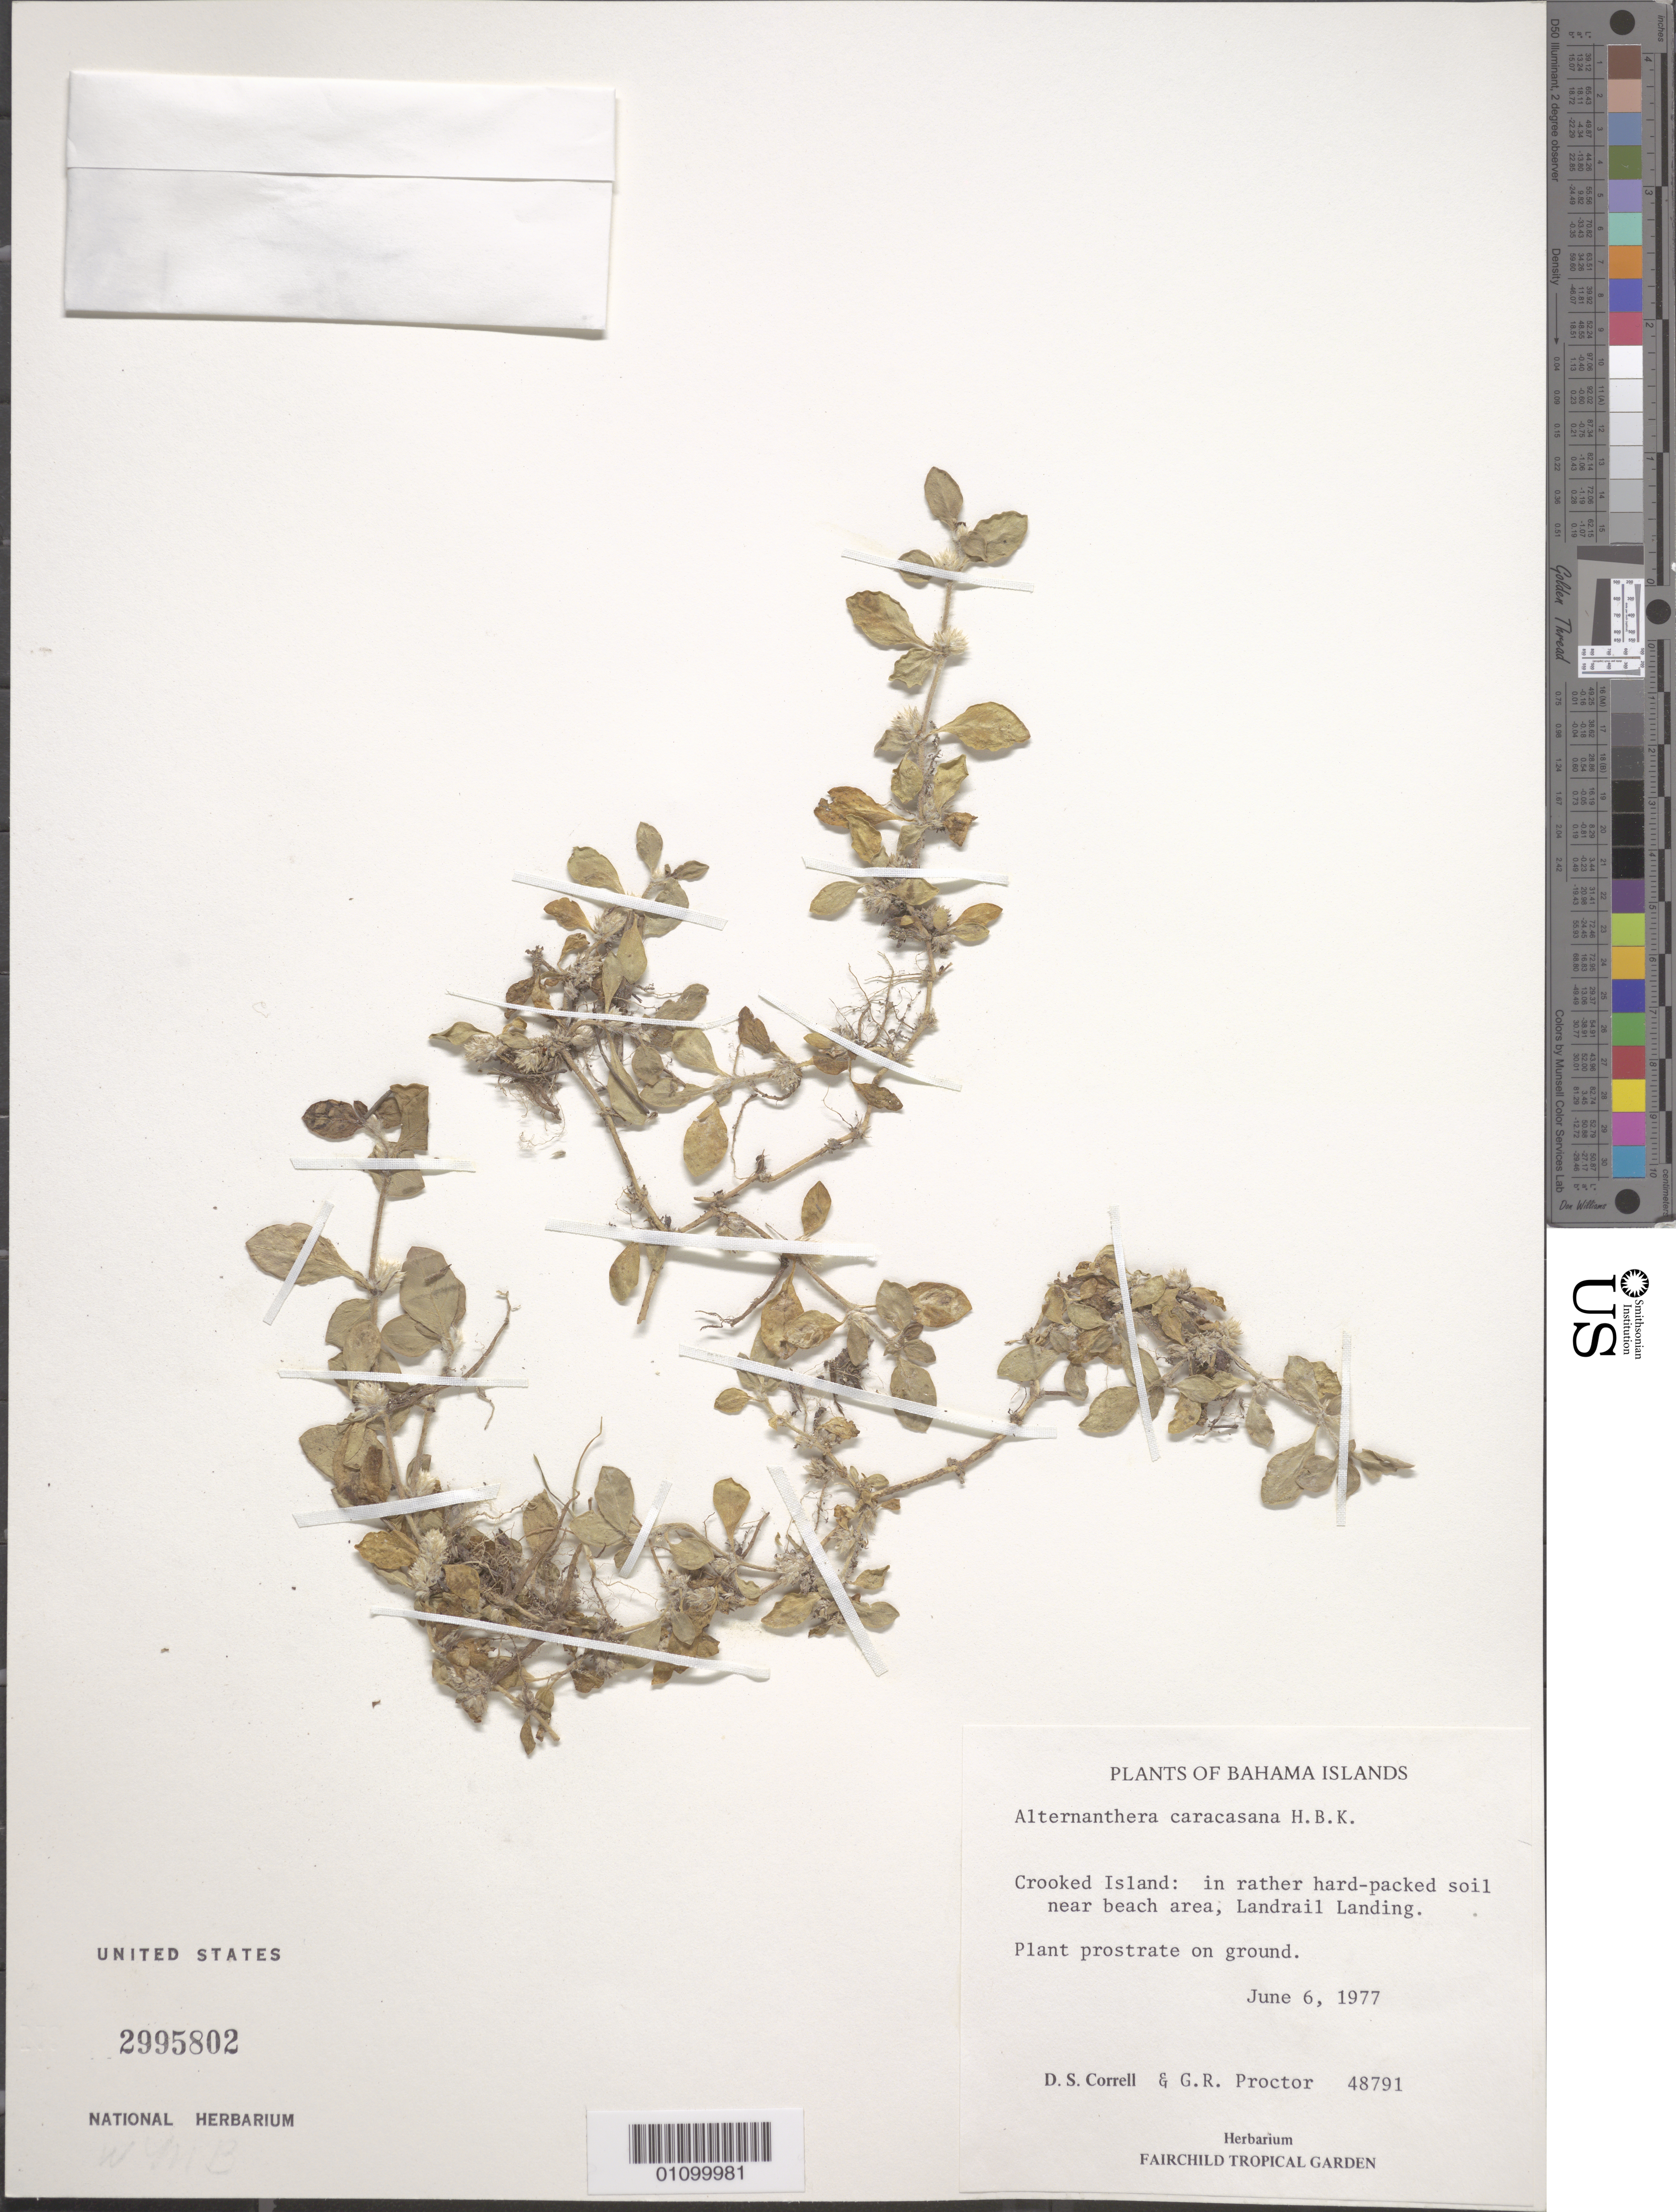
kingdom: Plantae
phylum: Tracheophyta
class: Magnoliopsida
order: Caryophyllales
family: Amaranthaceae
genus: Alternanthera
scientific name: Alternanthera caracasana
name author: Kunth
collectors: G. R. Proctor & D. S. Correll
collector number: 48791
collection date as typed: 06 Jun 1977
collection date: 1977-06-06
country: Bahamas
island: Crooked I.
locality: in rather hard-packed soil near beach area, landrail landing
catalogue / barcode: US 2995802